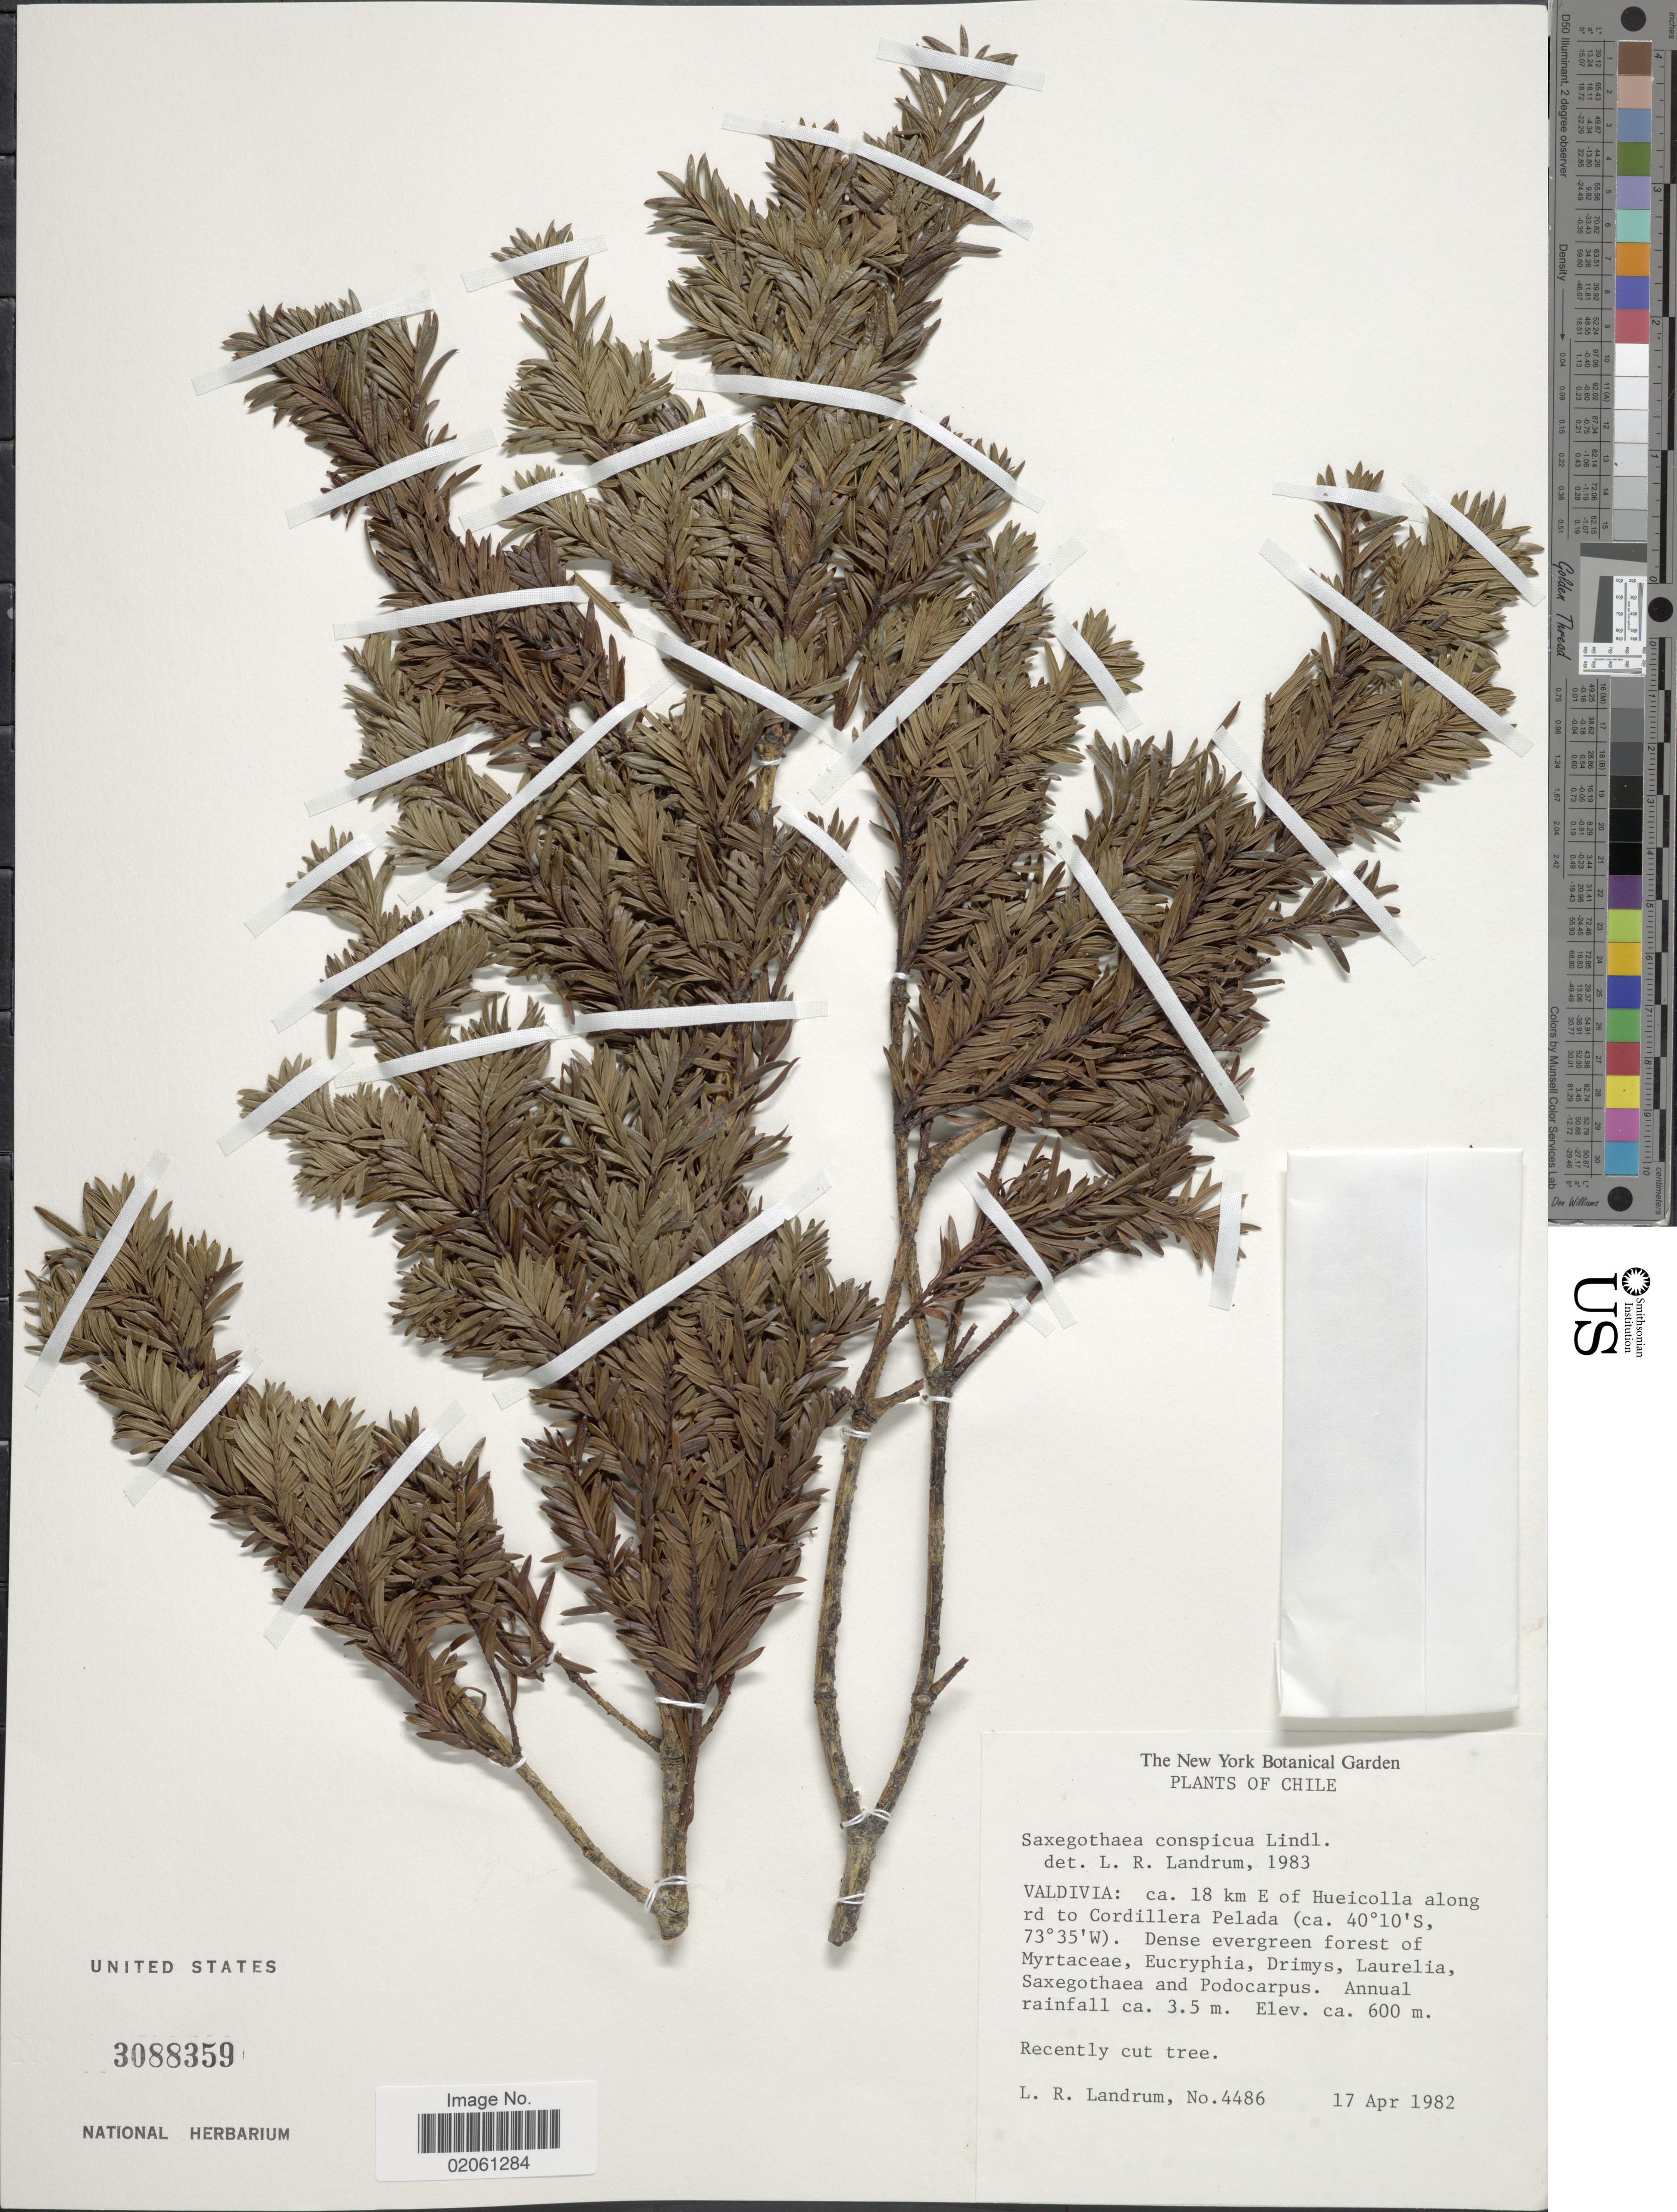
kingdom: Plantae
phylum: Tracheophyta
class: Pinopsida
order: Pinales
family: Podocarpaceae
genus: Saxegothaea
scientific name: Saxegothaea conspicua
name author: Lindl.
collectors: L. R. Landrum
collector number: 4486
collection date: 1982-04-17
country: Chile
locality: Valdivia: ca. 18 km E of Hueicolla along rd to Cordillera Pelada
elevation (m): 600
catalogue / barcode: US 3088359